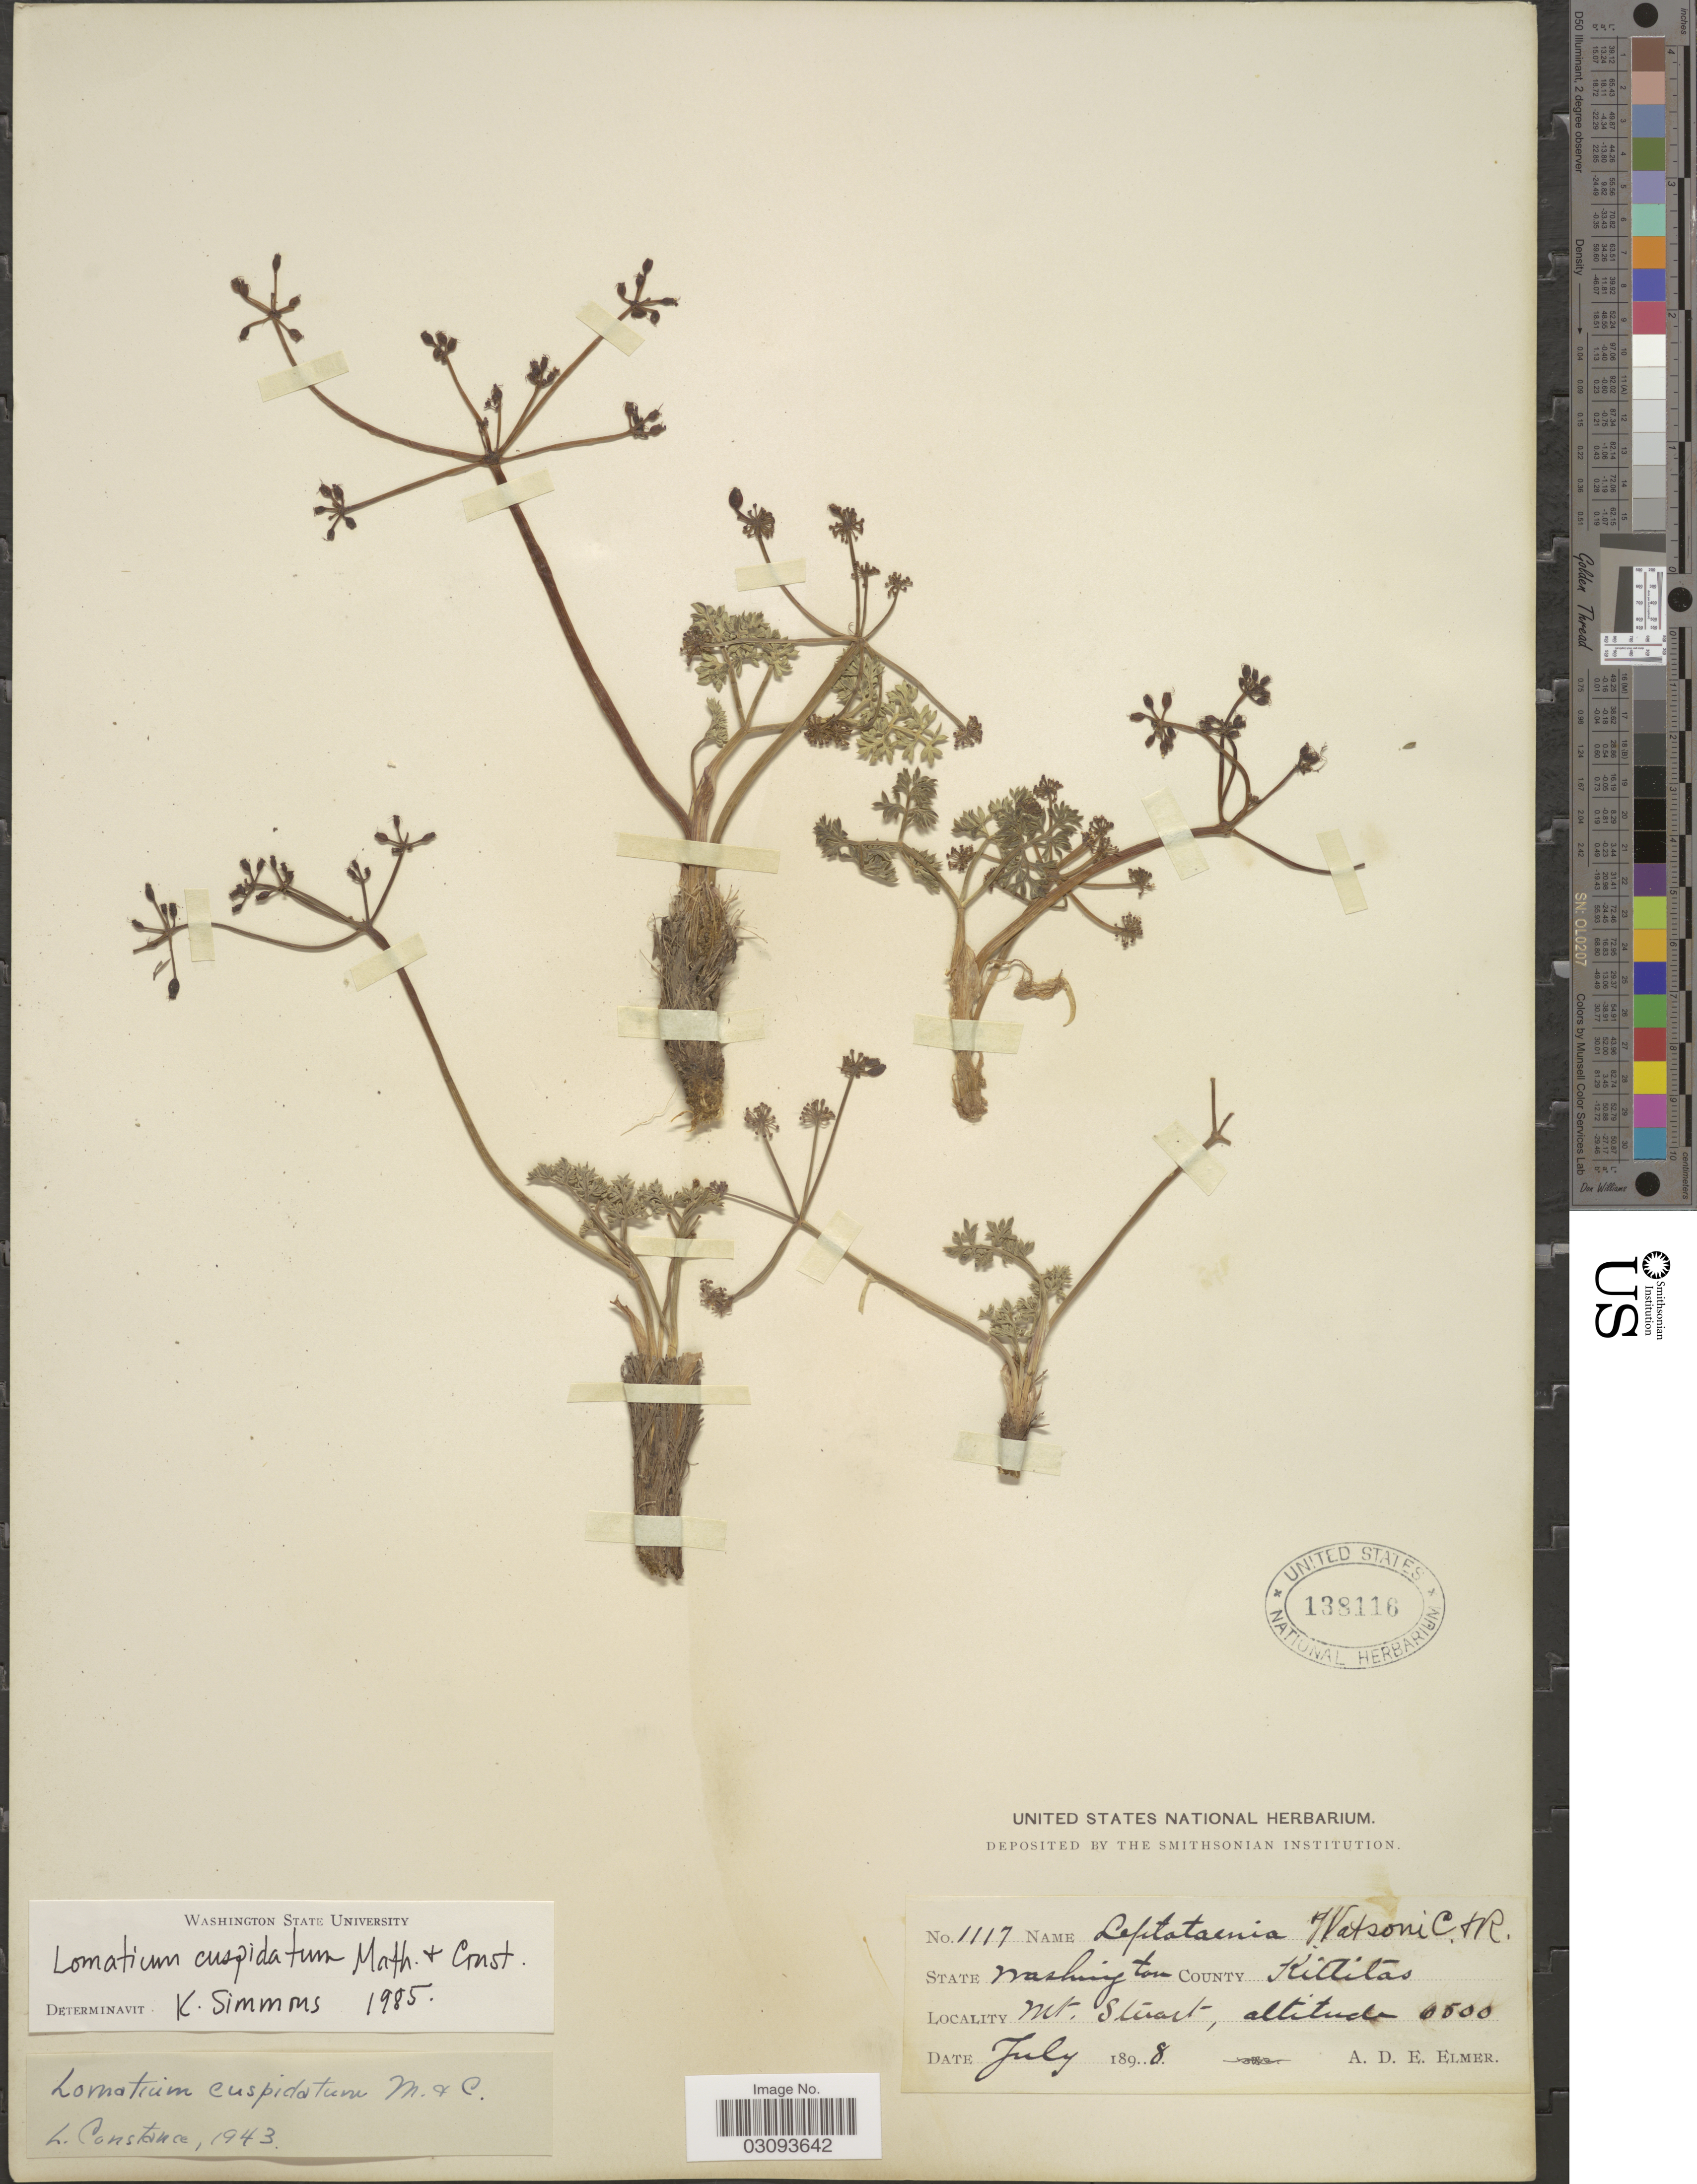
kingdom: Plantae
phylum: Tracheophyta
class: Magnoliopsida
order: Apiales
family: Apiaceae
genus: Lomatium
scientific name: Lomatium cuspidatum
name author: (Constance) Mathias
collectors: A. D. E. Elmer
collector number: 1117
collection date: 1898-07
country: United States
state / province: Washington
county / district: Kittitas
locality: County Kittitas. Mt. Stuart.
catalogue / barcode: US 138116